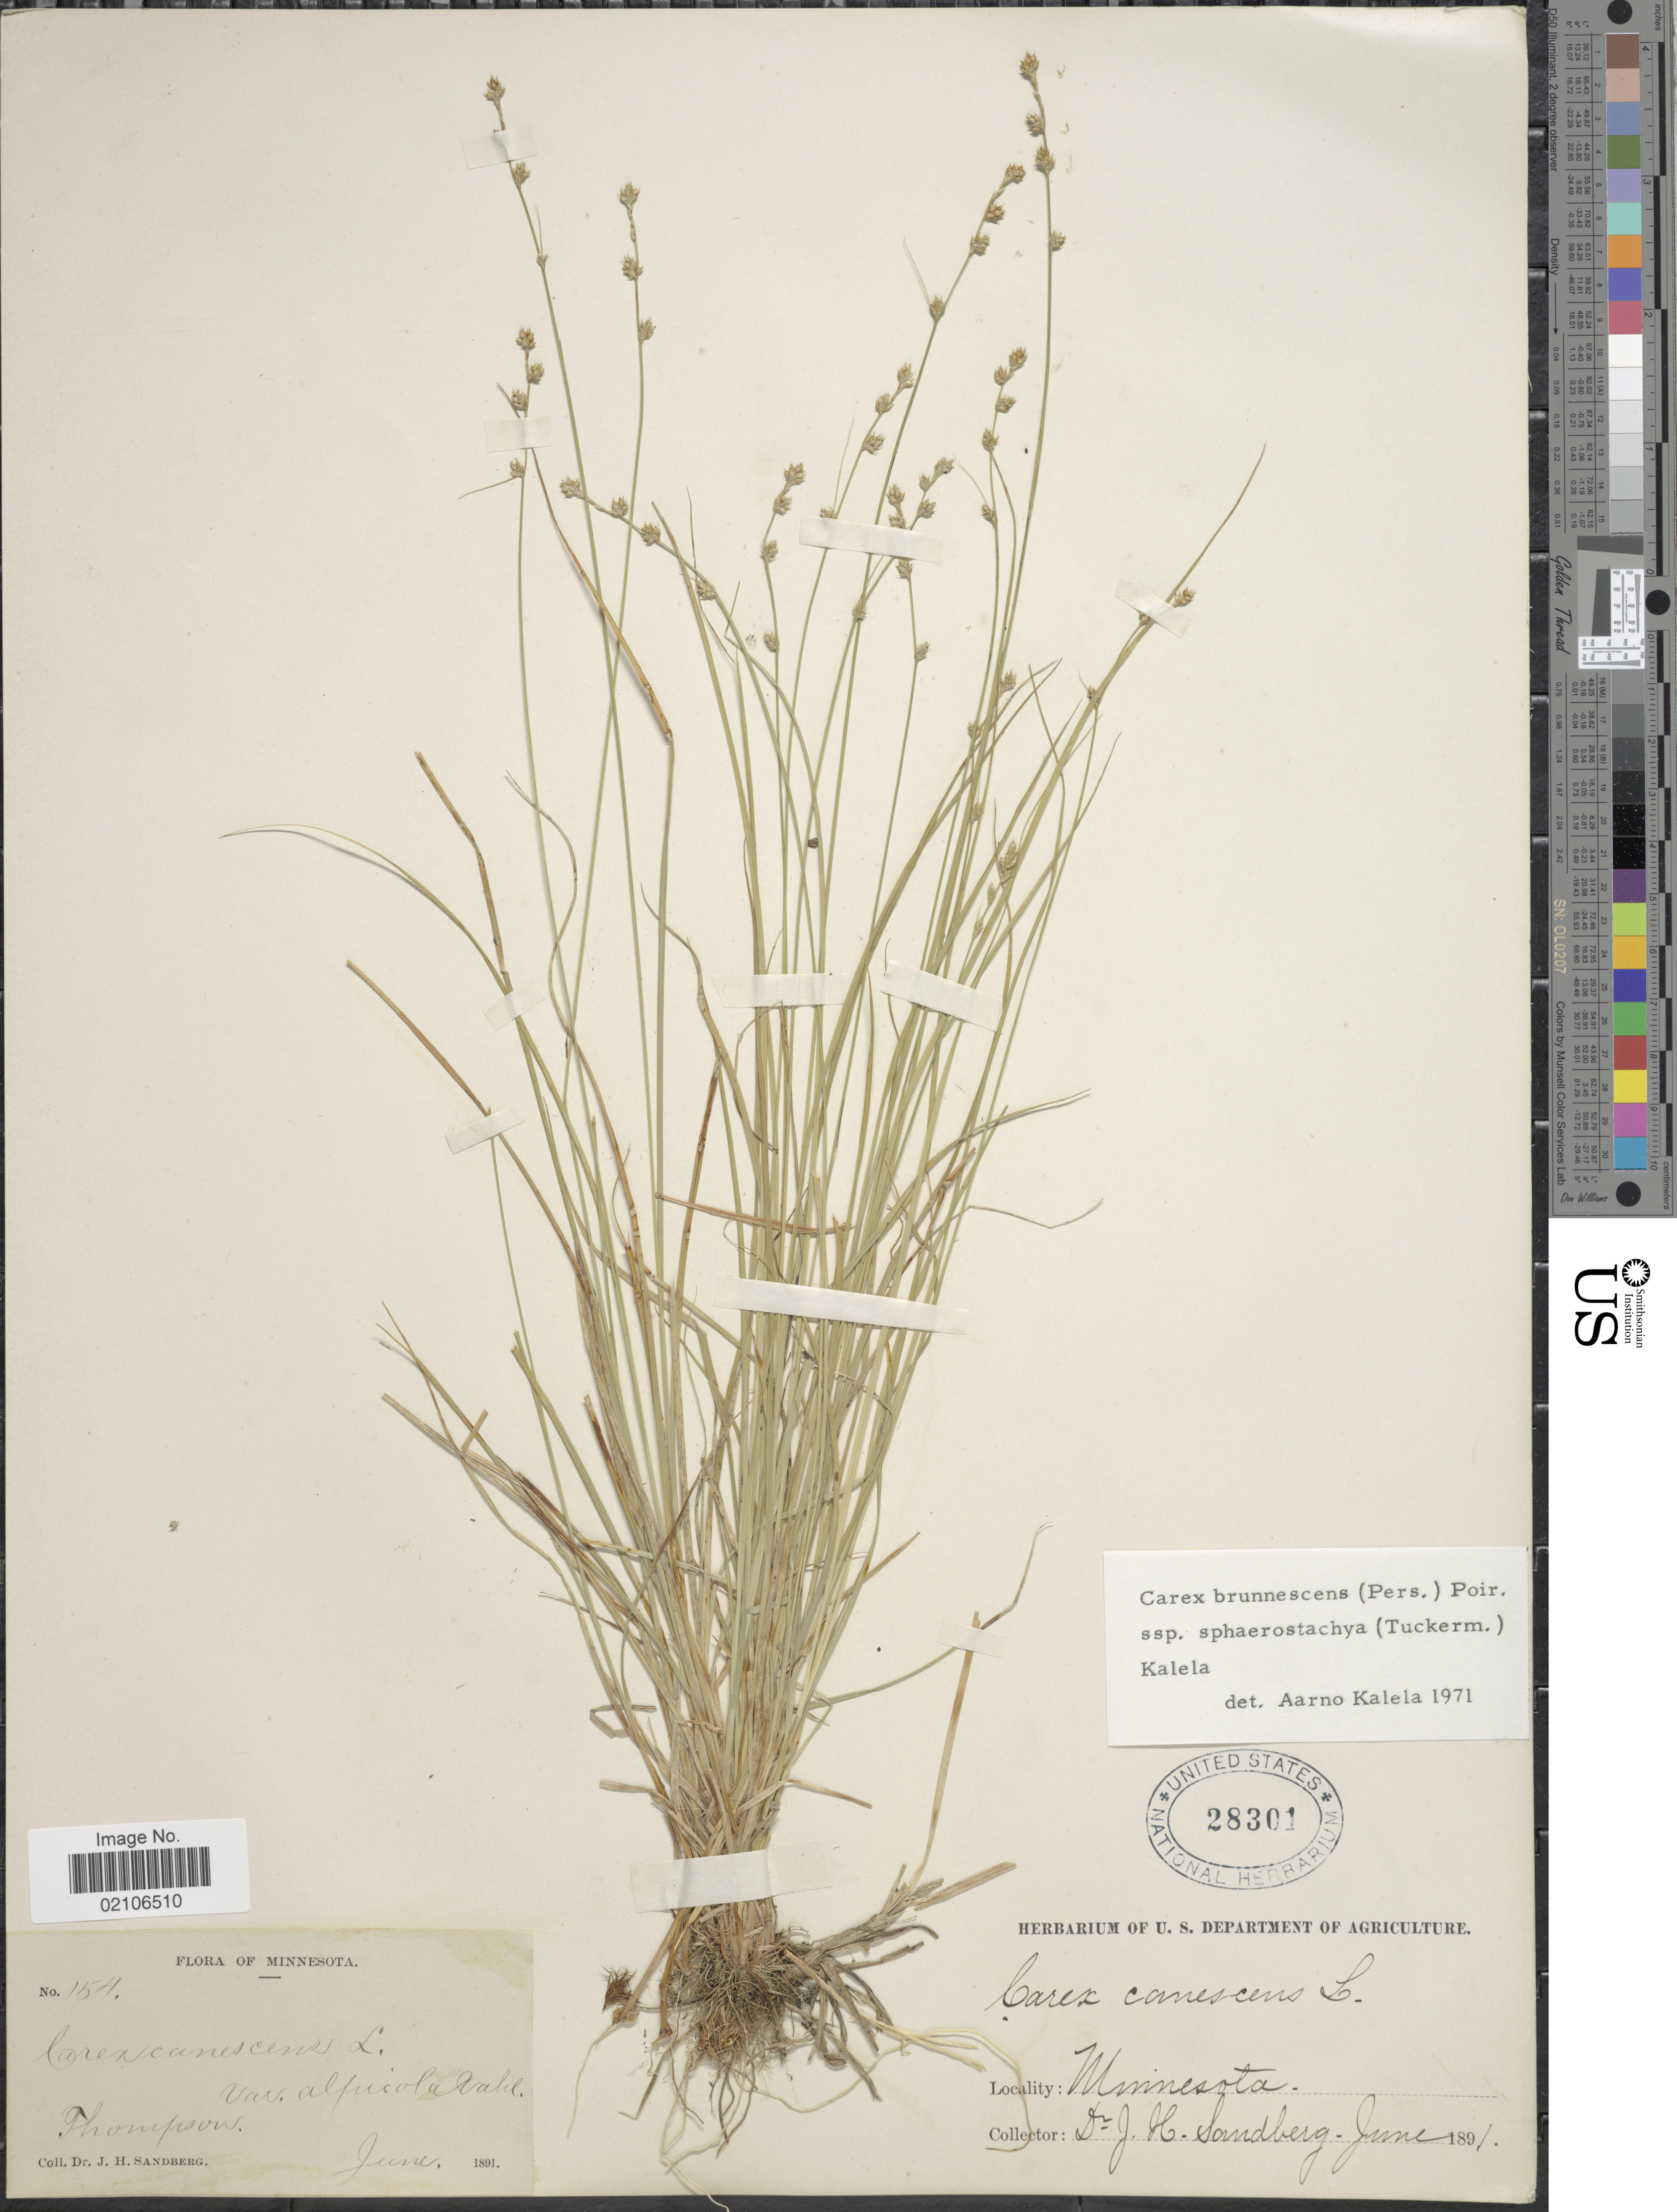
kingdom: Plantae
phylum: Tracheophyta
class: Liliopsida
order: Poales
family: Cyperaceae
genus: Carex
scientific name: Carex brunnescens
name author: (Pers.) Poir.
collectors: J. H. Sandberg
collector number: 154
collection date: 1891-06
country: United States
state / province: Minnesota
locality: Thompson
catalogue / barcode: US 28301